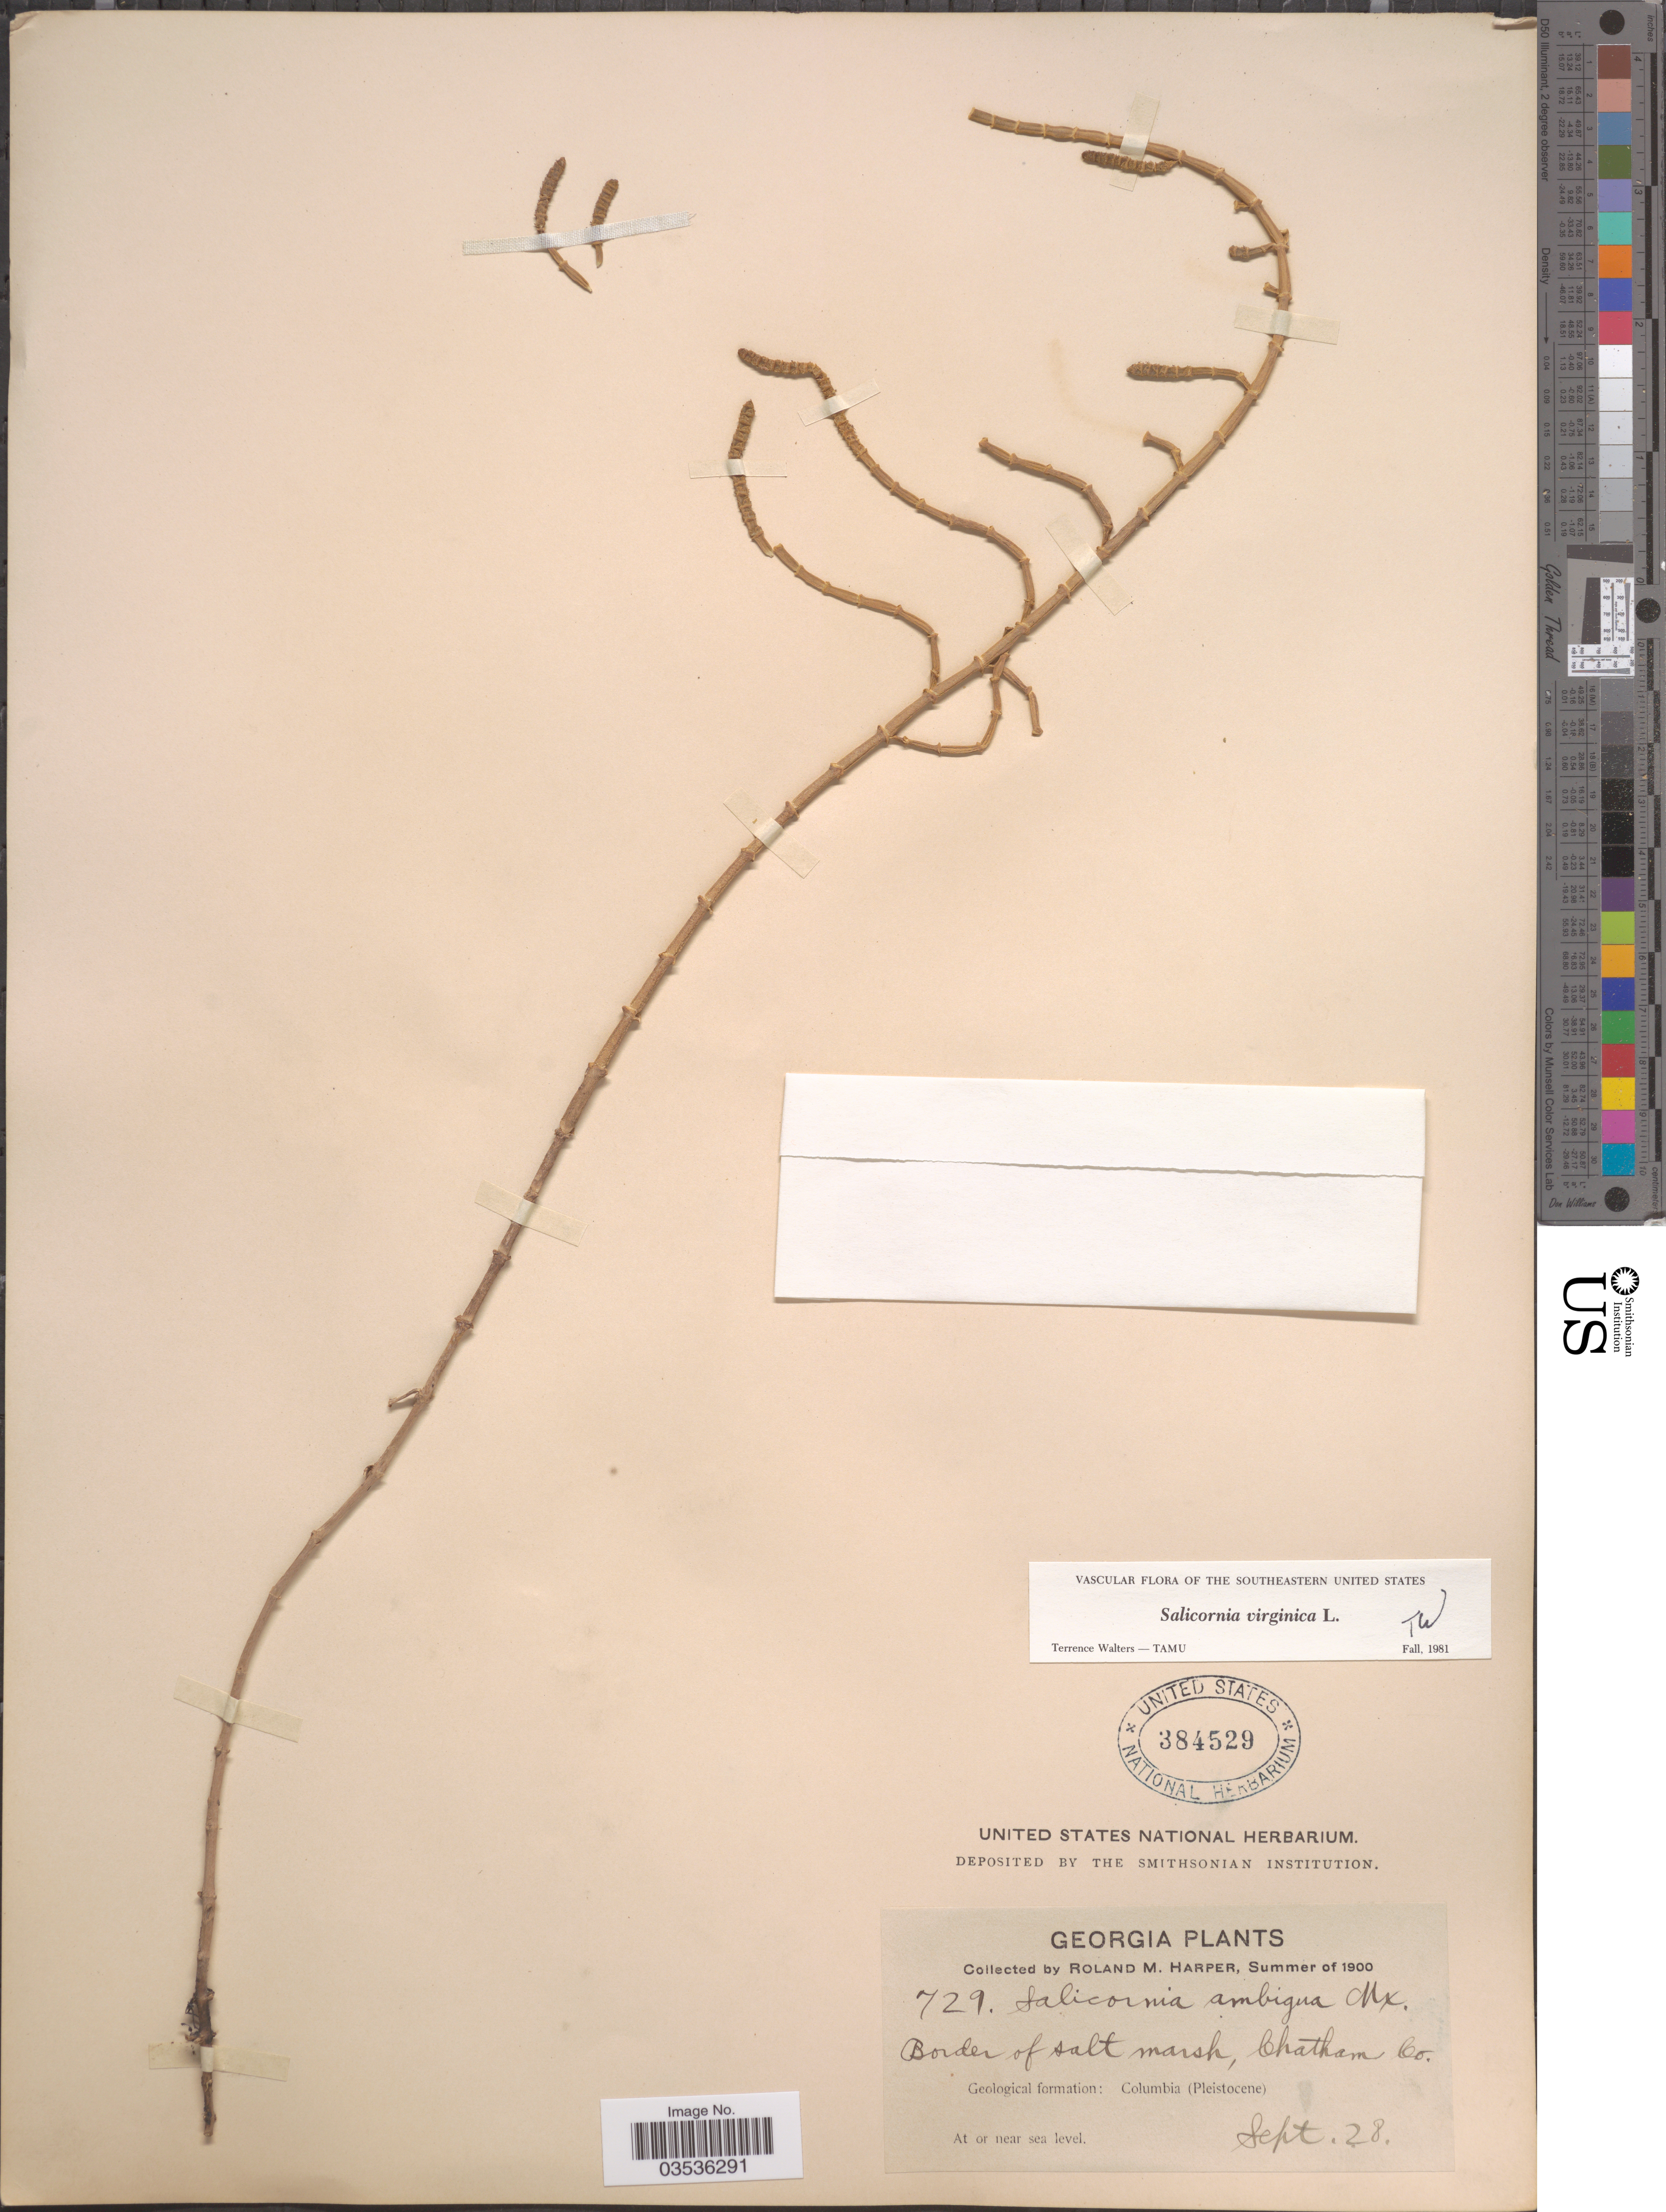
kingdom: Plantae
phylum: Tracheophyta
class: Magnoliopsida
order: Caryophyllales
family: Amaranthaceae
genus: Salicornia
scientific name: Salicornia ambigua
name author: Michx.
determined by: Strong, Mark T., (BOT), Smithsonian Institution - National Museum of Natural History (UNITED STATES)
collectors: R. M. Harper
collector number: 729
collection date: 1900-09-28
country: United States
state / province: Georgia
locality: Chatham Co. Geological formation: Columbia (Pleistocene).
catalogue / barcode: US 384529